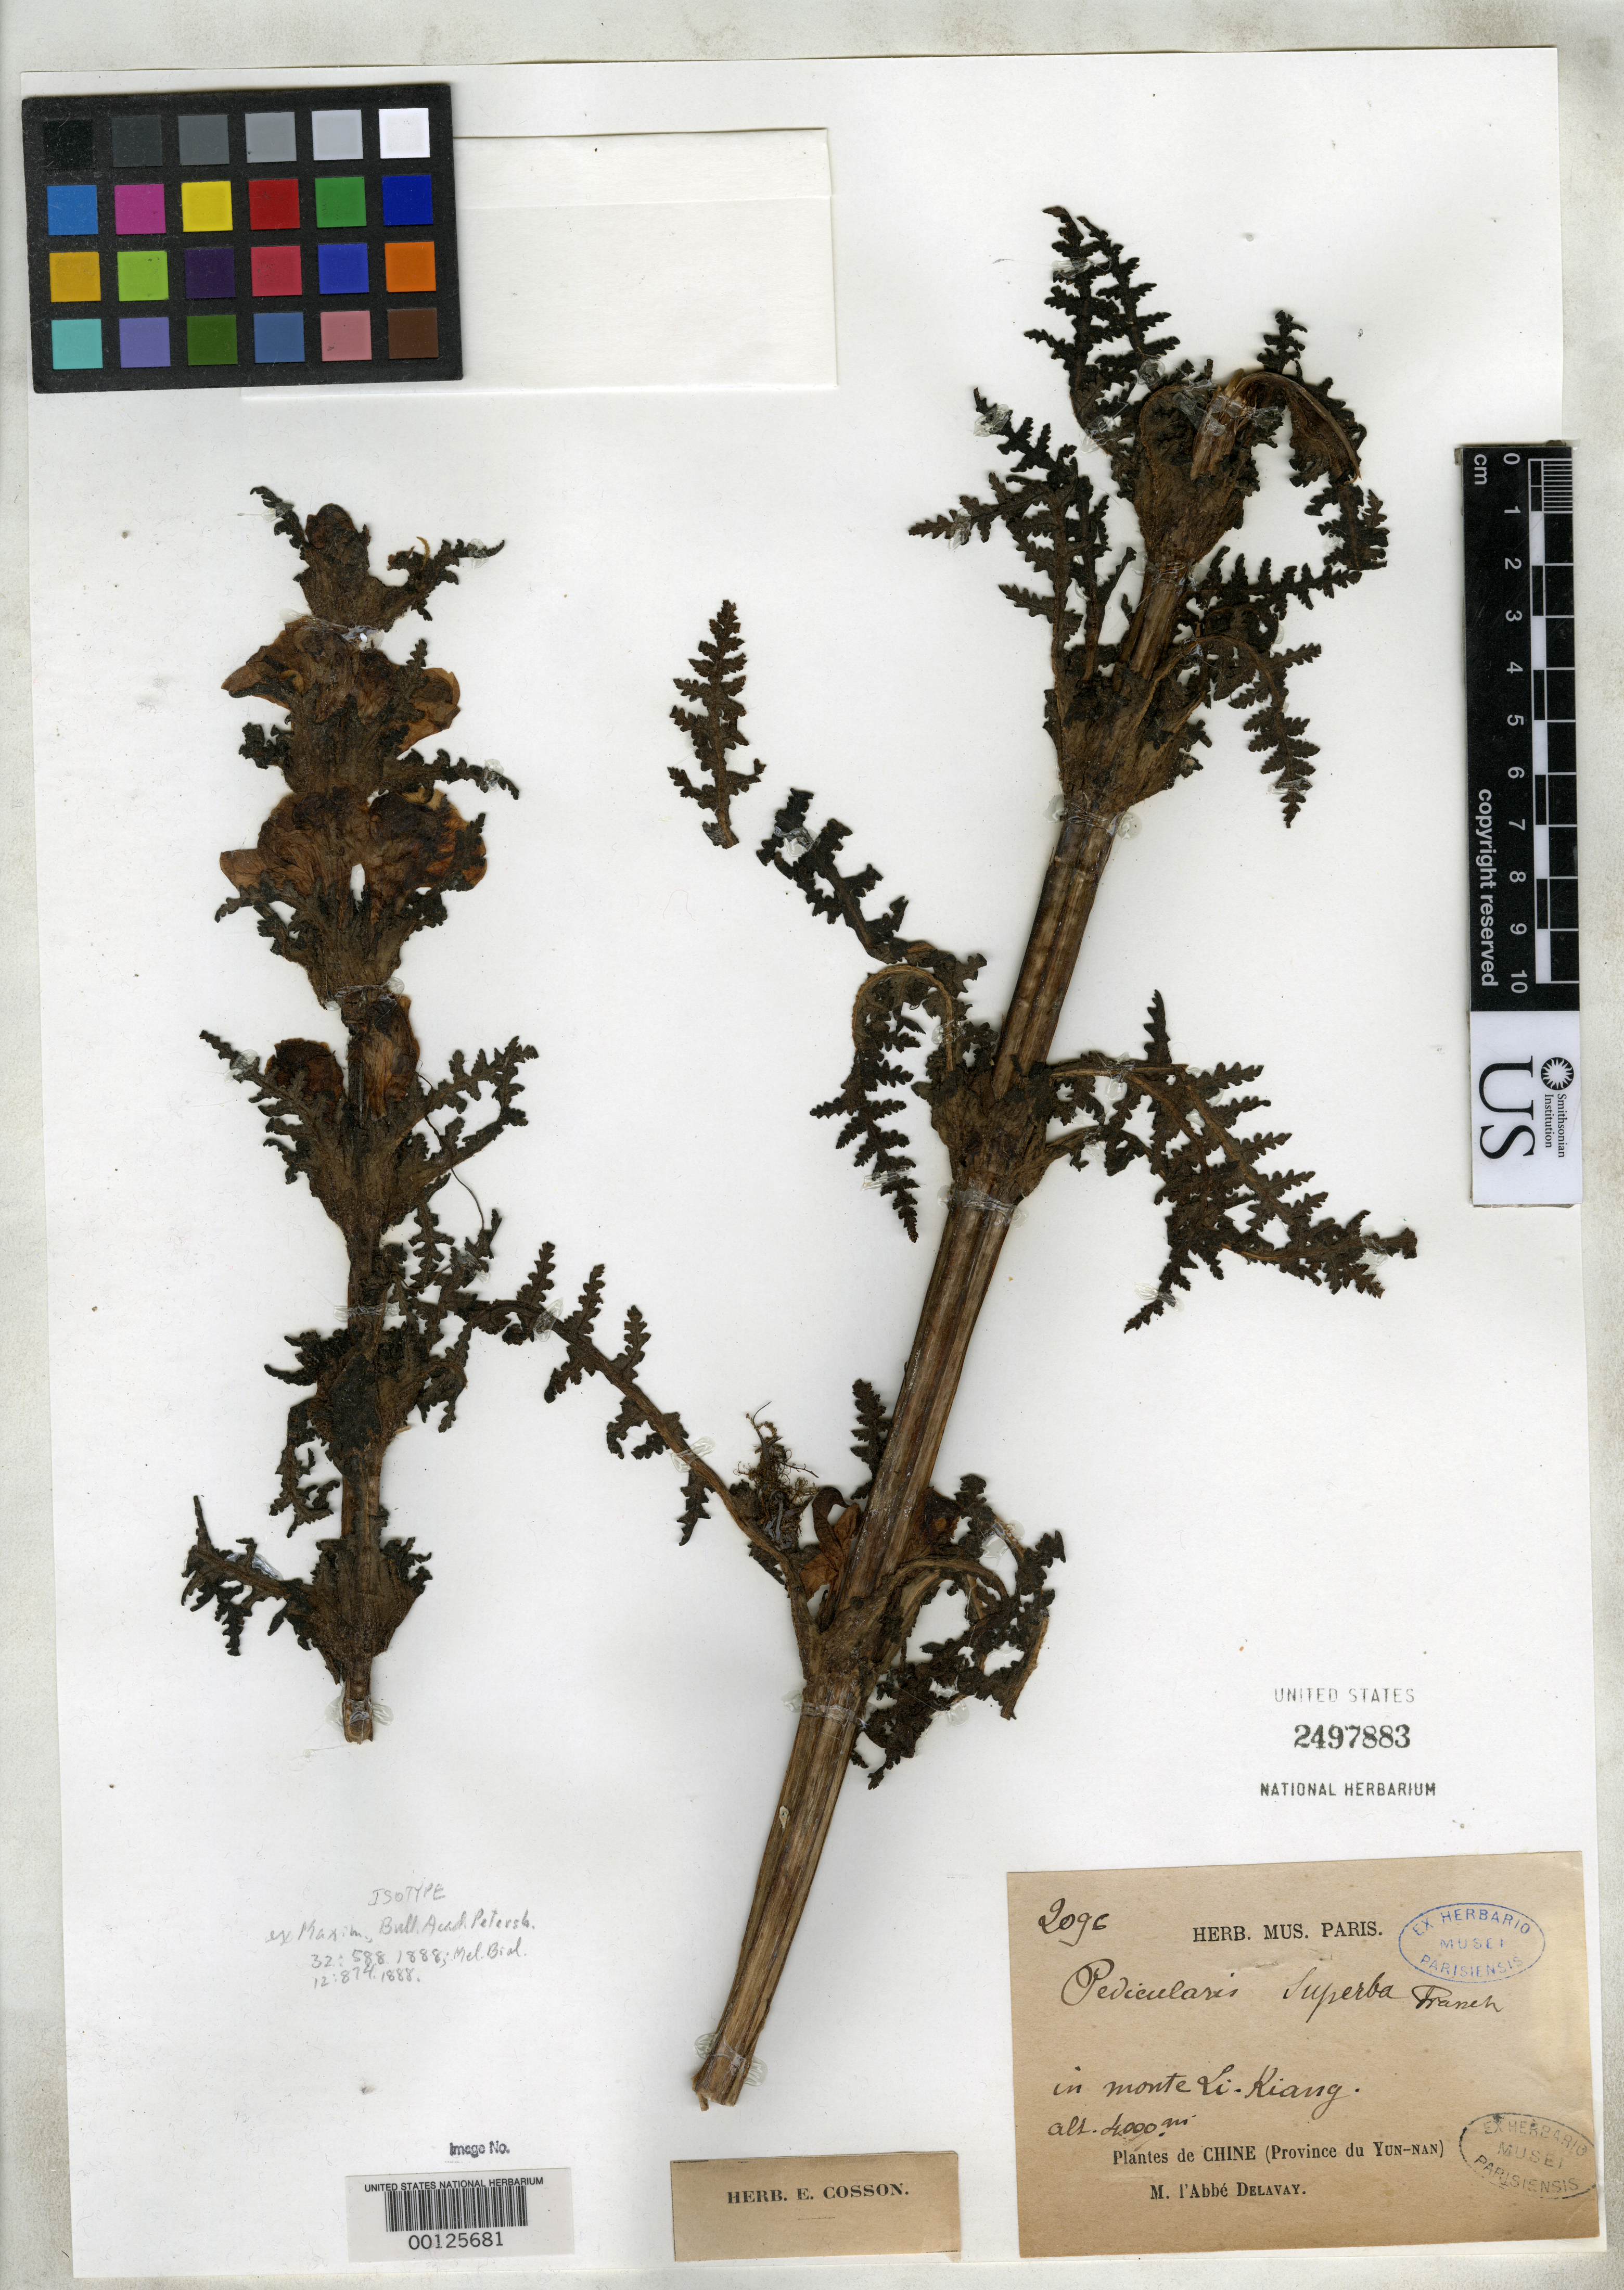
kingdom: Plantae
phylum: Tracheophyta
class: Magnoliopsida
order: Lamiales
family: Orobanchaceae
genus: Pedicularis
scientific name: Pedicularis superba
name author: Franch. ex Maxim.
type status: Isotype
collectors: P. Delavay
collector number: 2096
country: China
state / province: Yunnan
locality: Monte Li-kiang.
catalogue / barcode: US 2497883